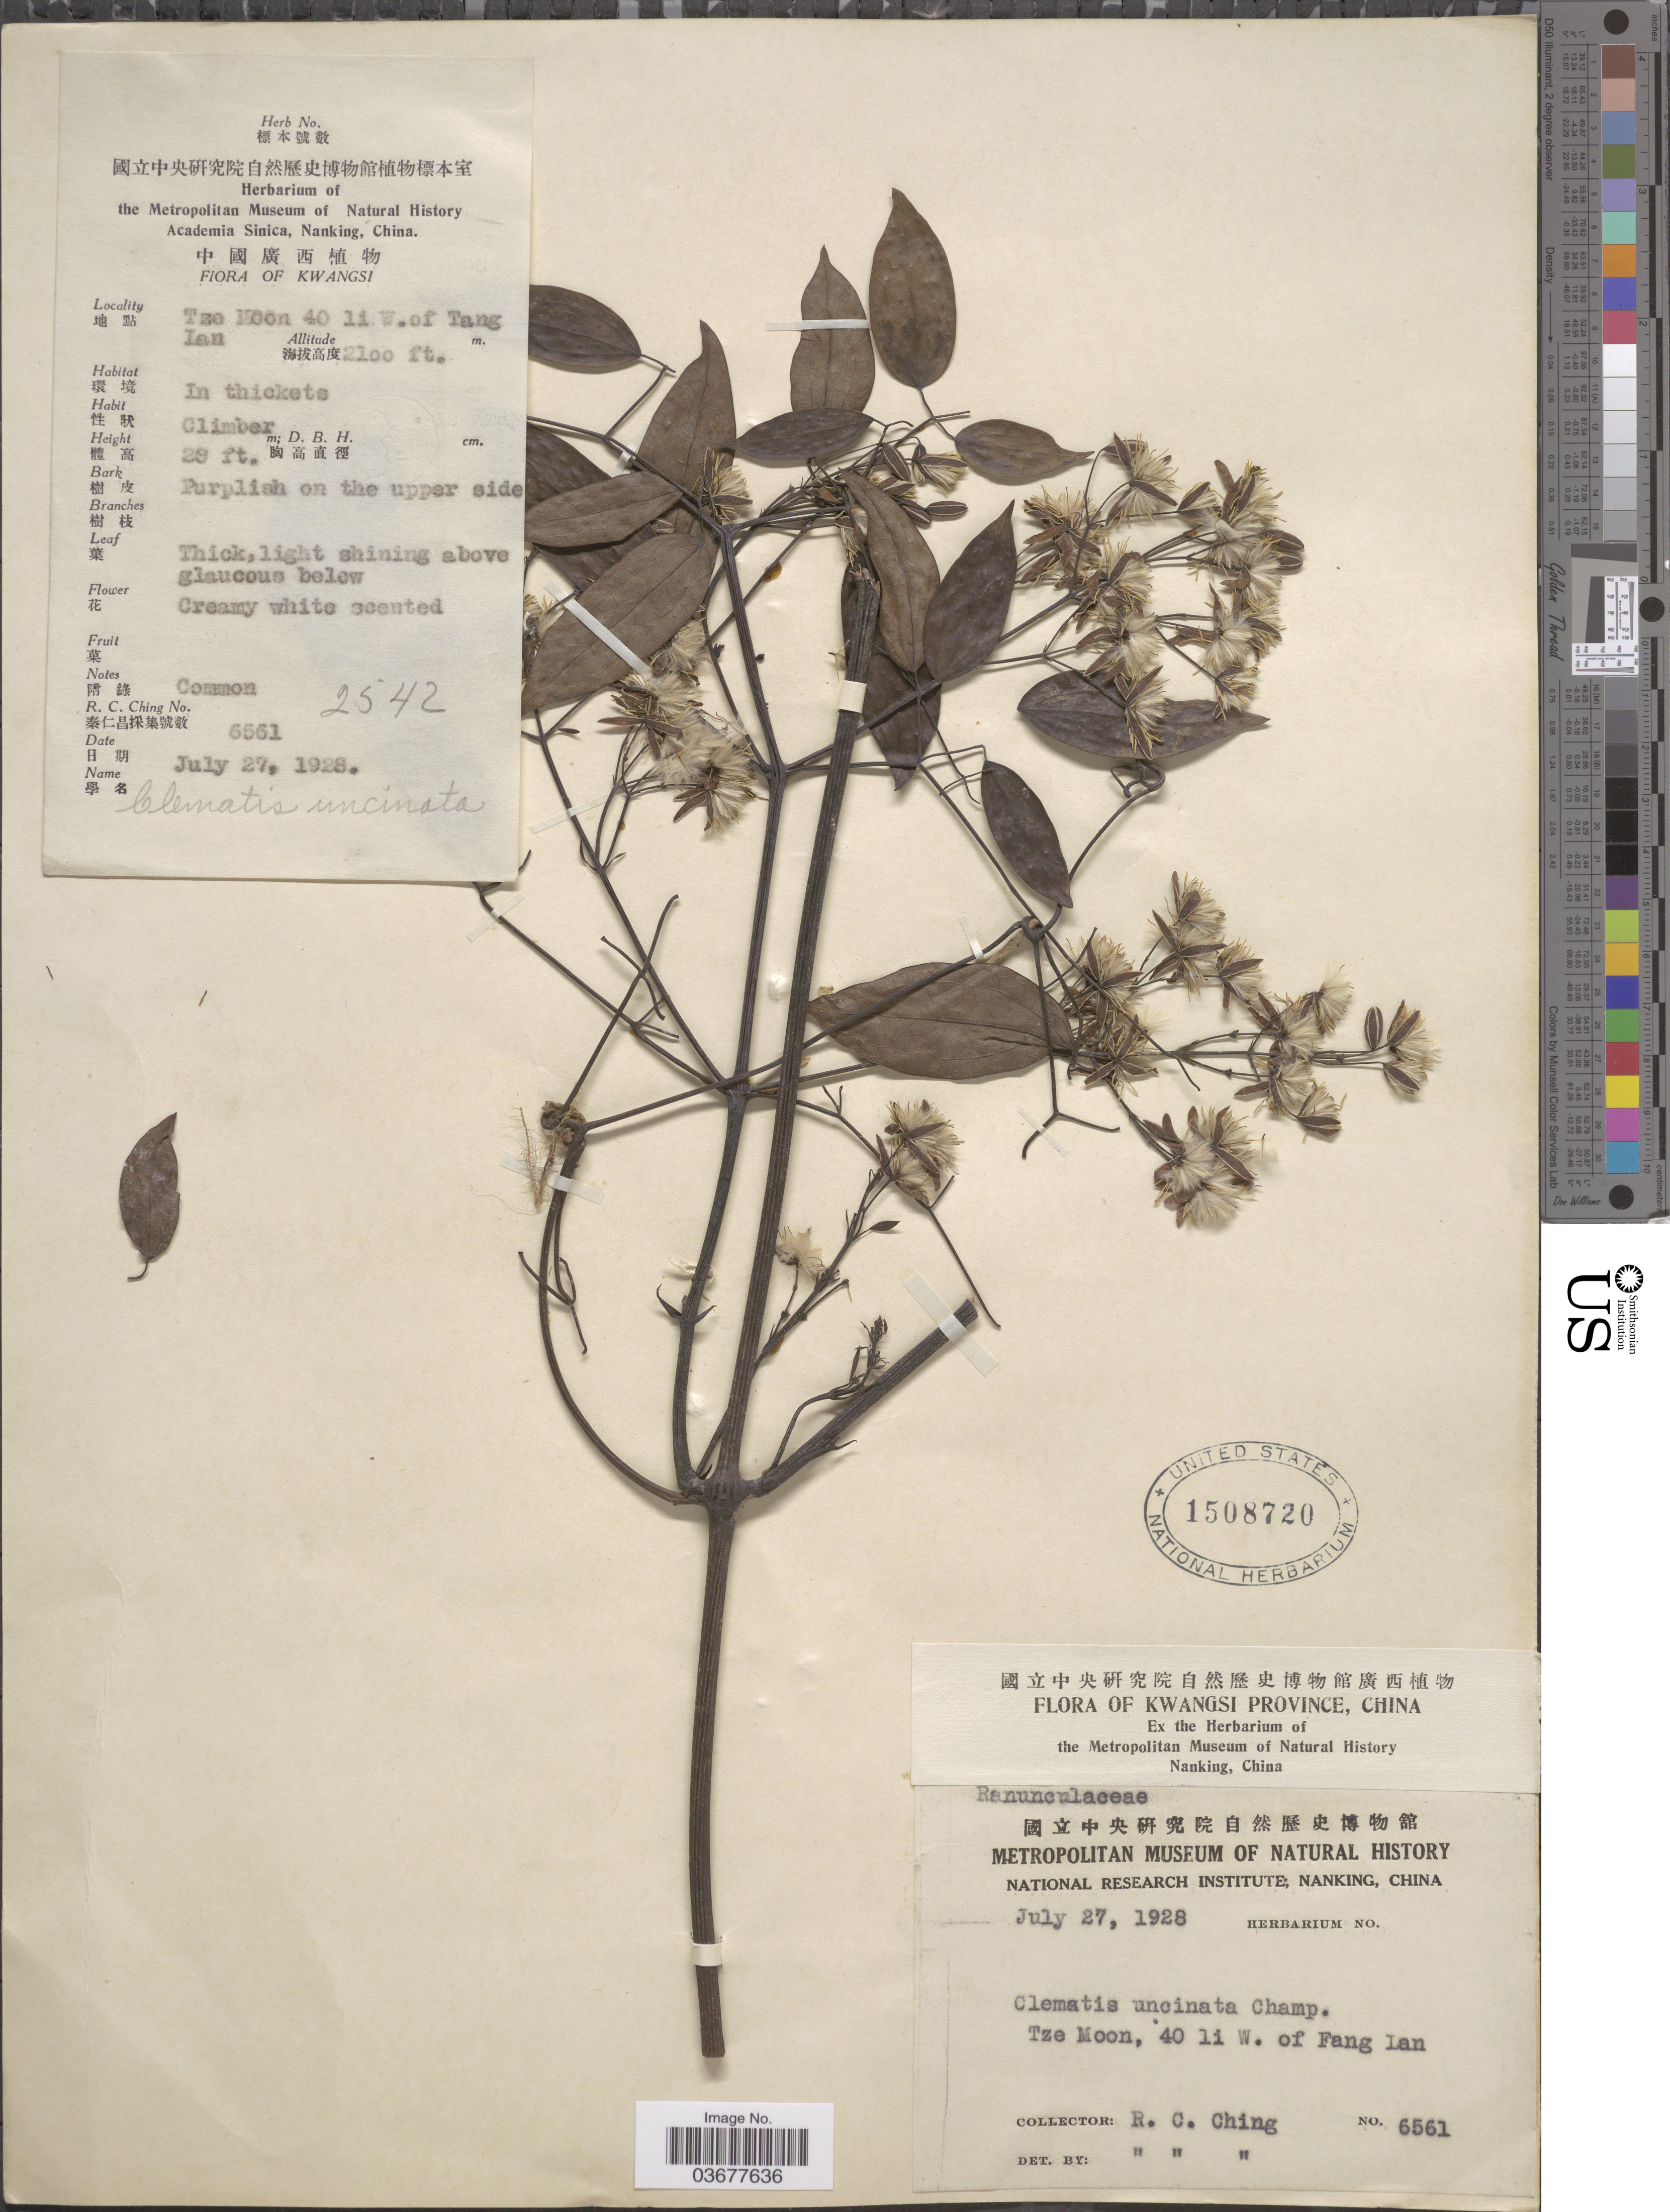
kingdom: Plantae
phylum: Tracheophyta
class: Magnoliopsida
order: Ranunculales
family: Ranunculaceae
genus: Clematis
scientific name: Clematis uncinata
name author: Champ. ex Benth.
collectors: R. C. Ching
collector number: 6561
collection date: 1928-07-27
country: China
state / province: Guangxi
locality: Kwangsi Province. Tze Moon, 40 li W. of Fang Lan. Tze Moon 40 li W. of Tang Lan.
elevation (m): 640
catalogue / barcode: US 1508720